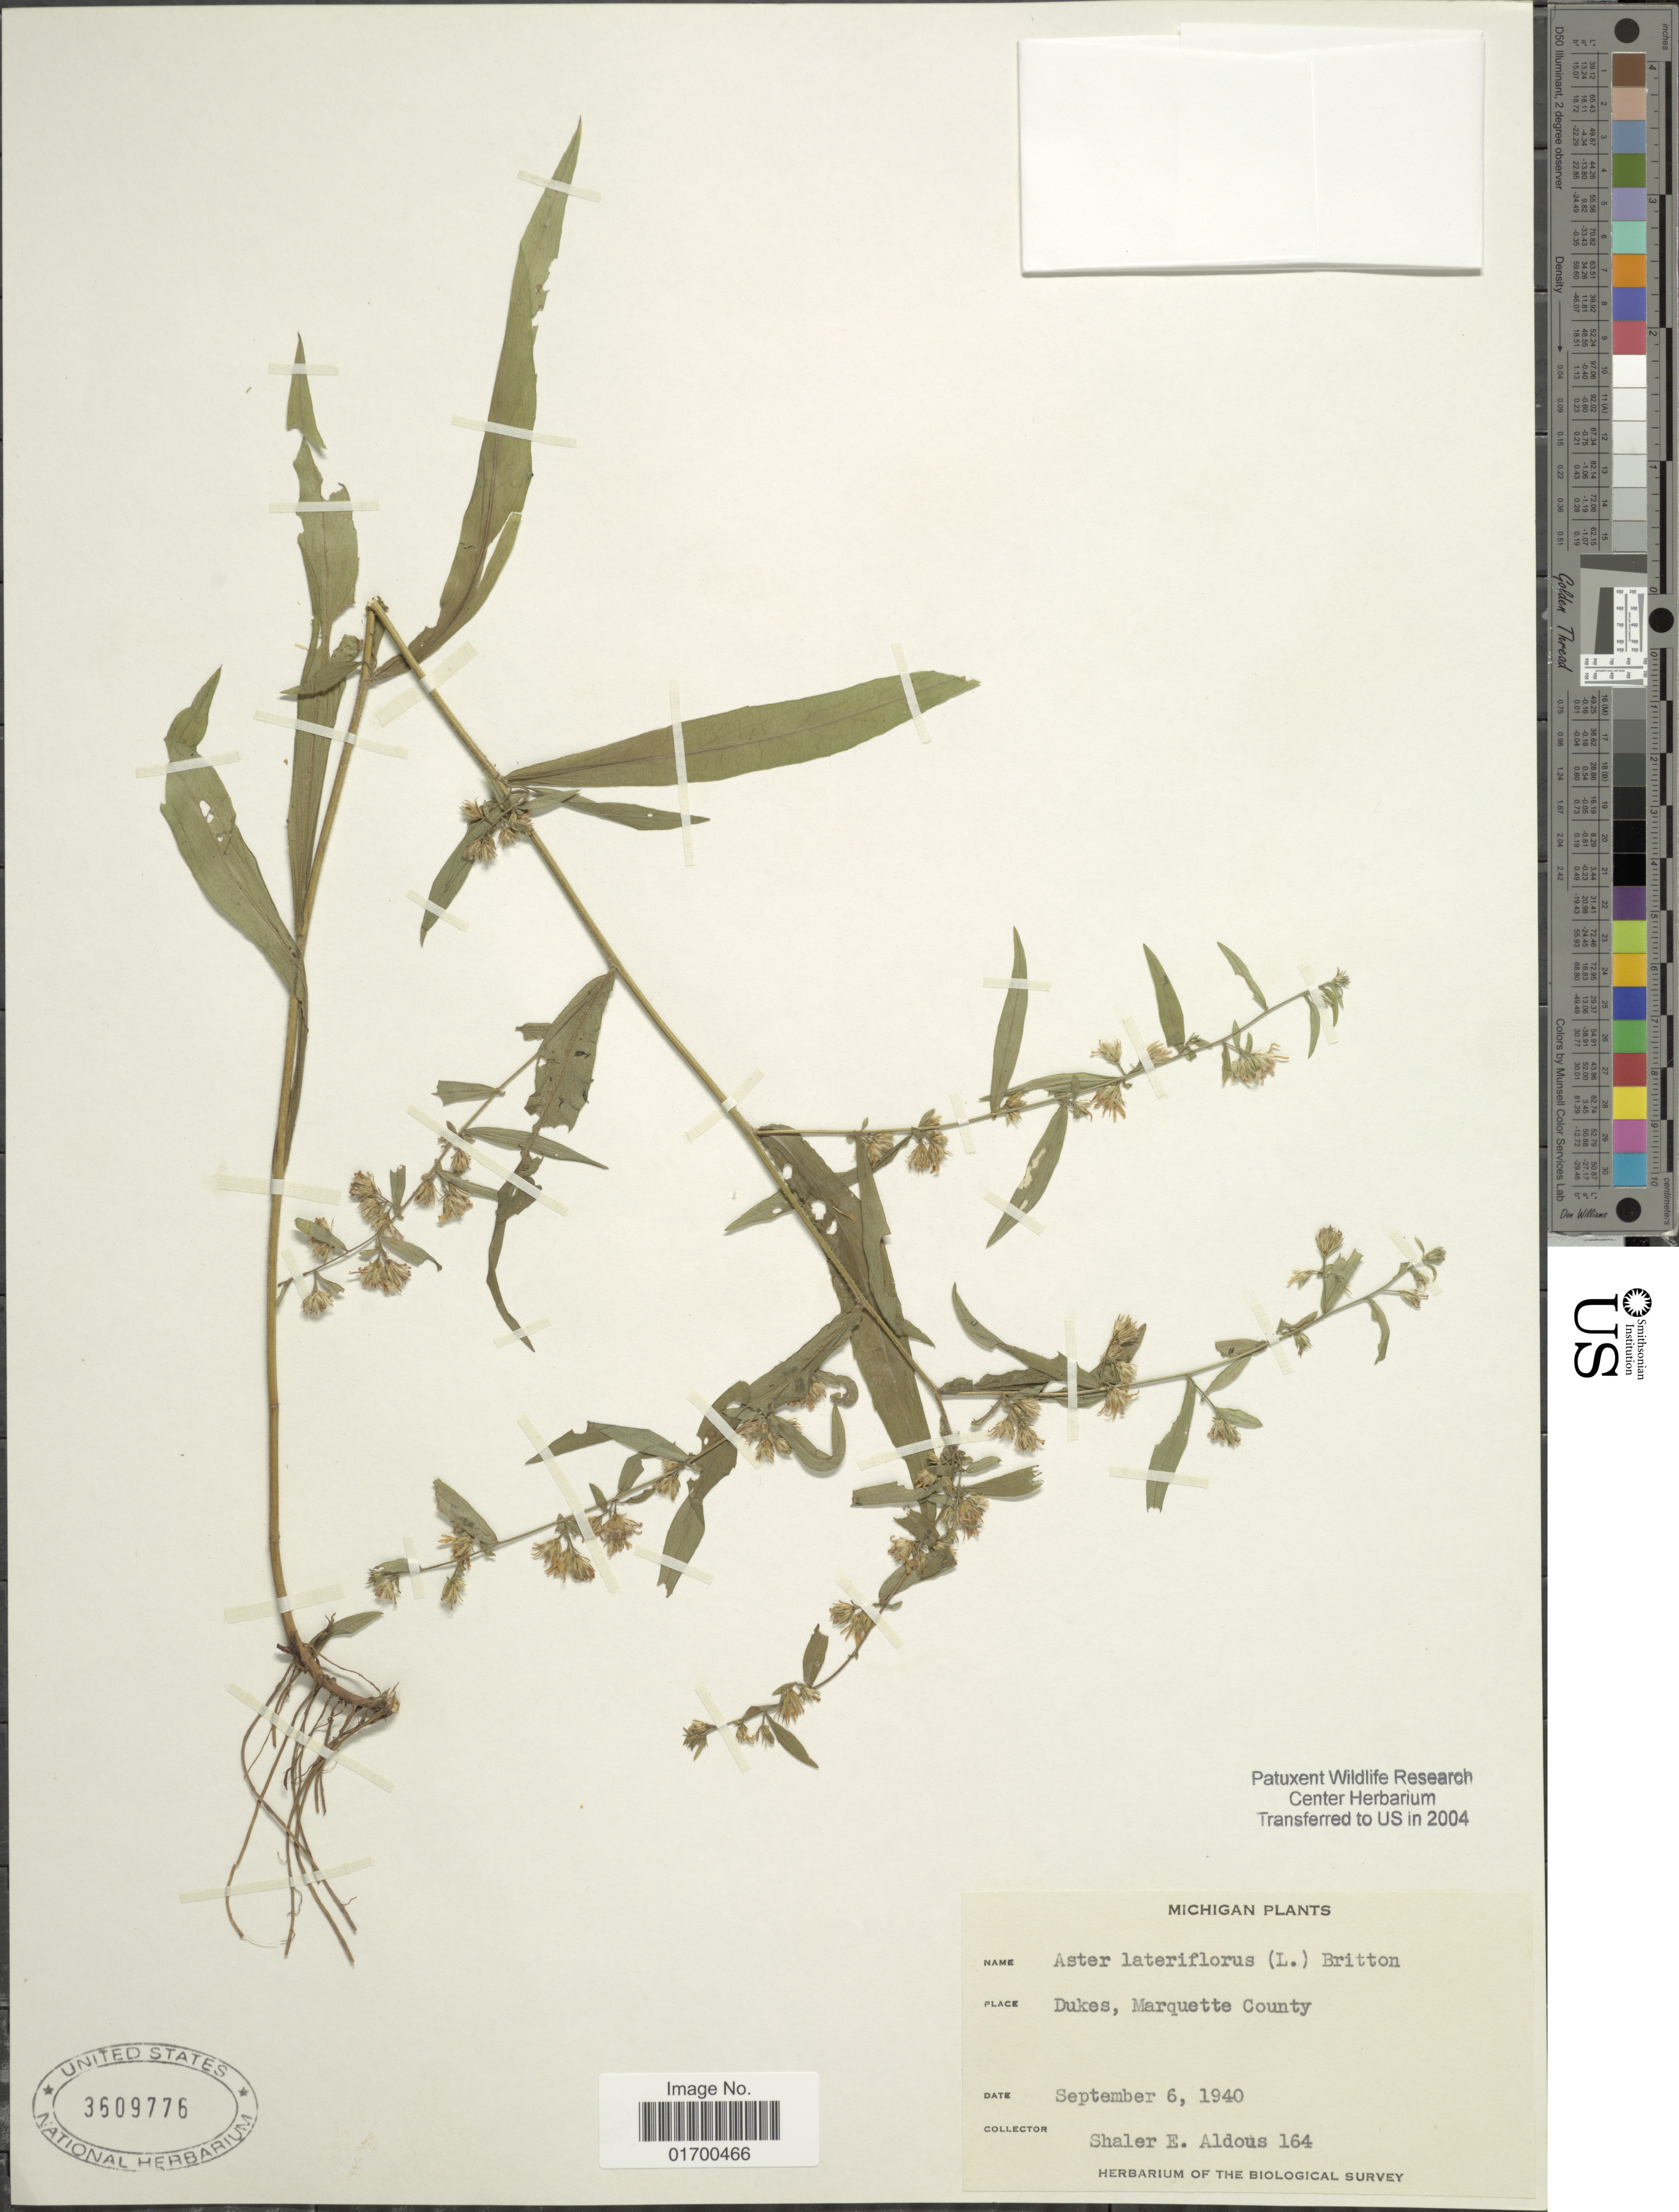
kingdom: Plantae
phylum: Tracheophyta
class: Magnoliopsida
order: Asterales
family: Asteraceae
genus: Symphyotrichum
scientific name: Symphyotrichum lateriflorum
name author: (L.) Á. Löve & D. Löve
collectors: S. Aldous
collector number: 164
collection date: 1940-09-06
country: United States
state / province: Michigan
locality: Dukes, Marquette County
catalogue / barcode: US 3509776